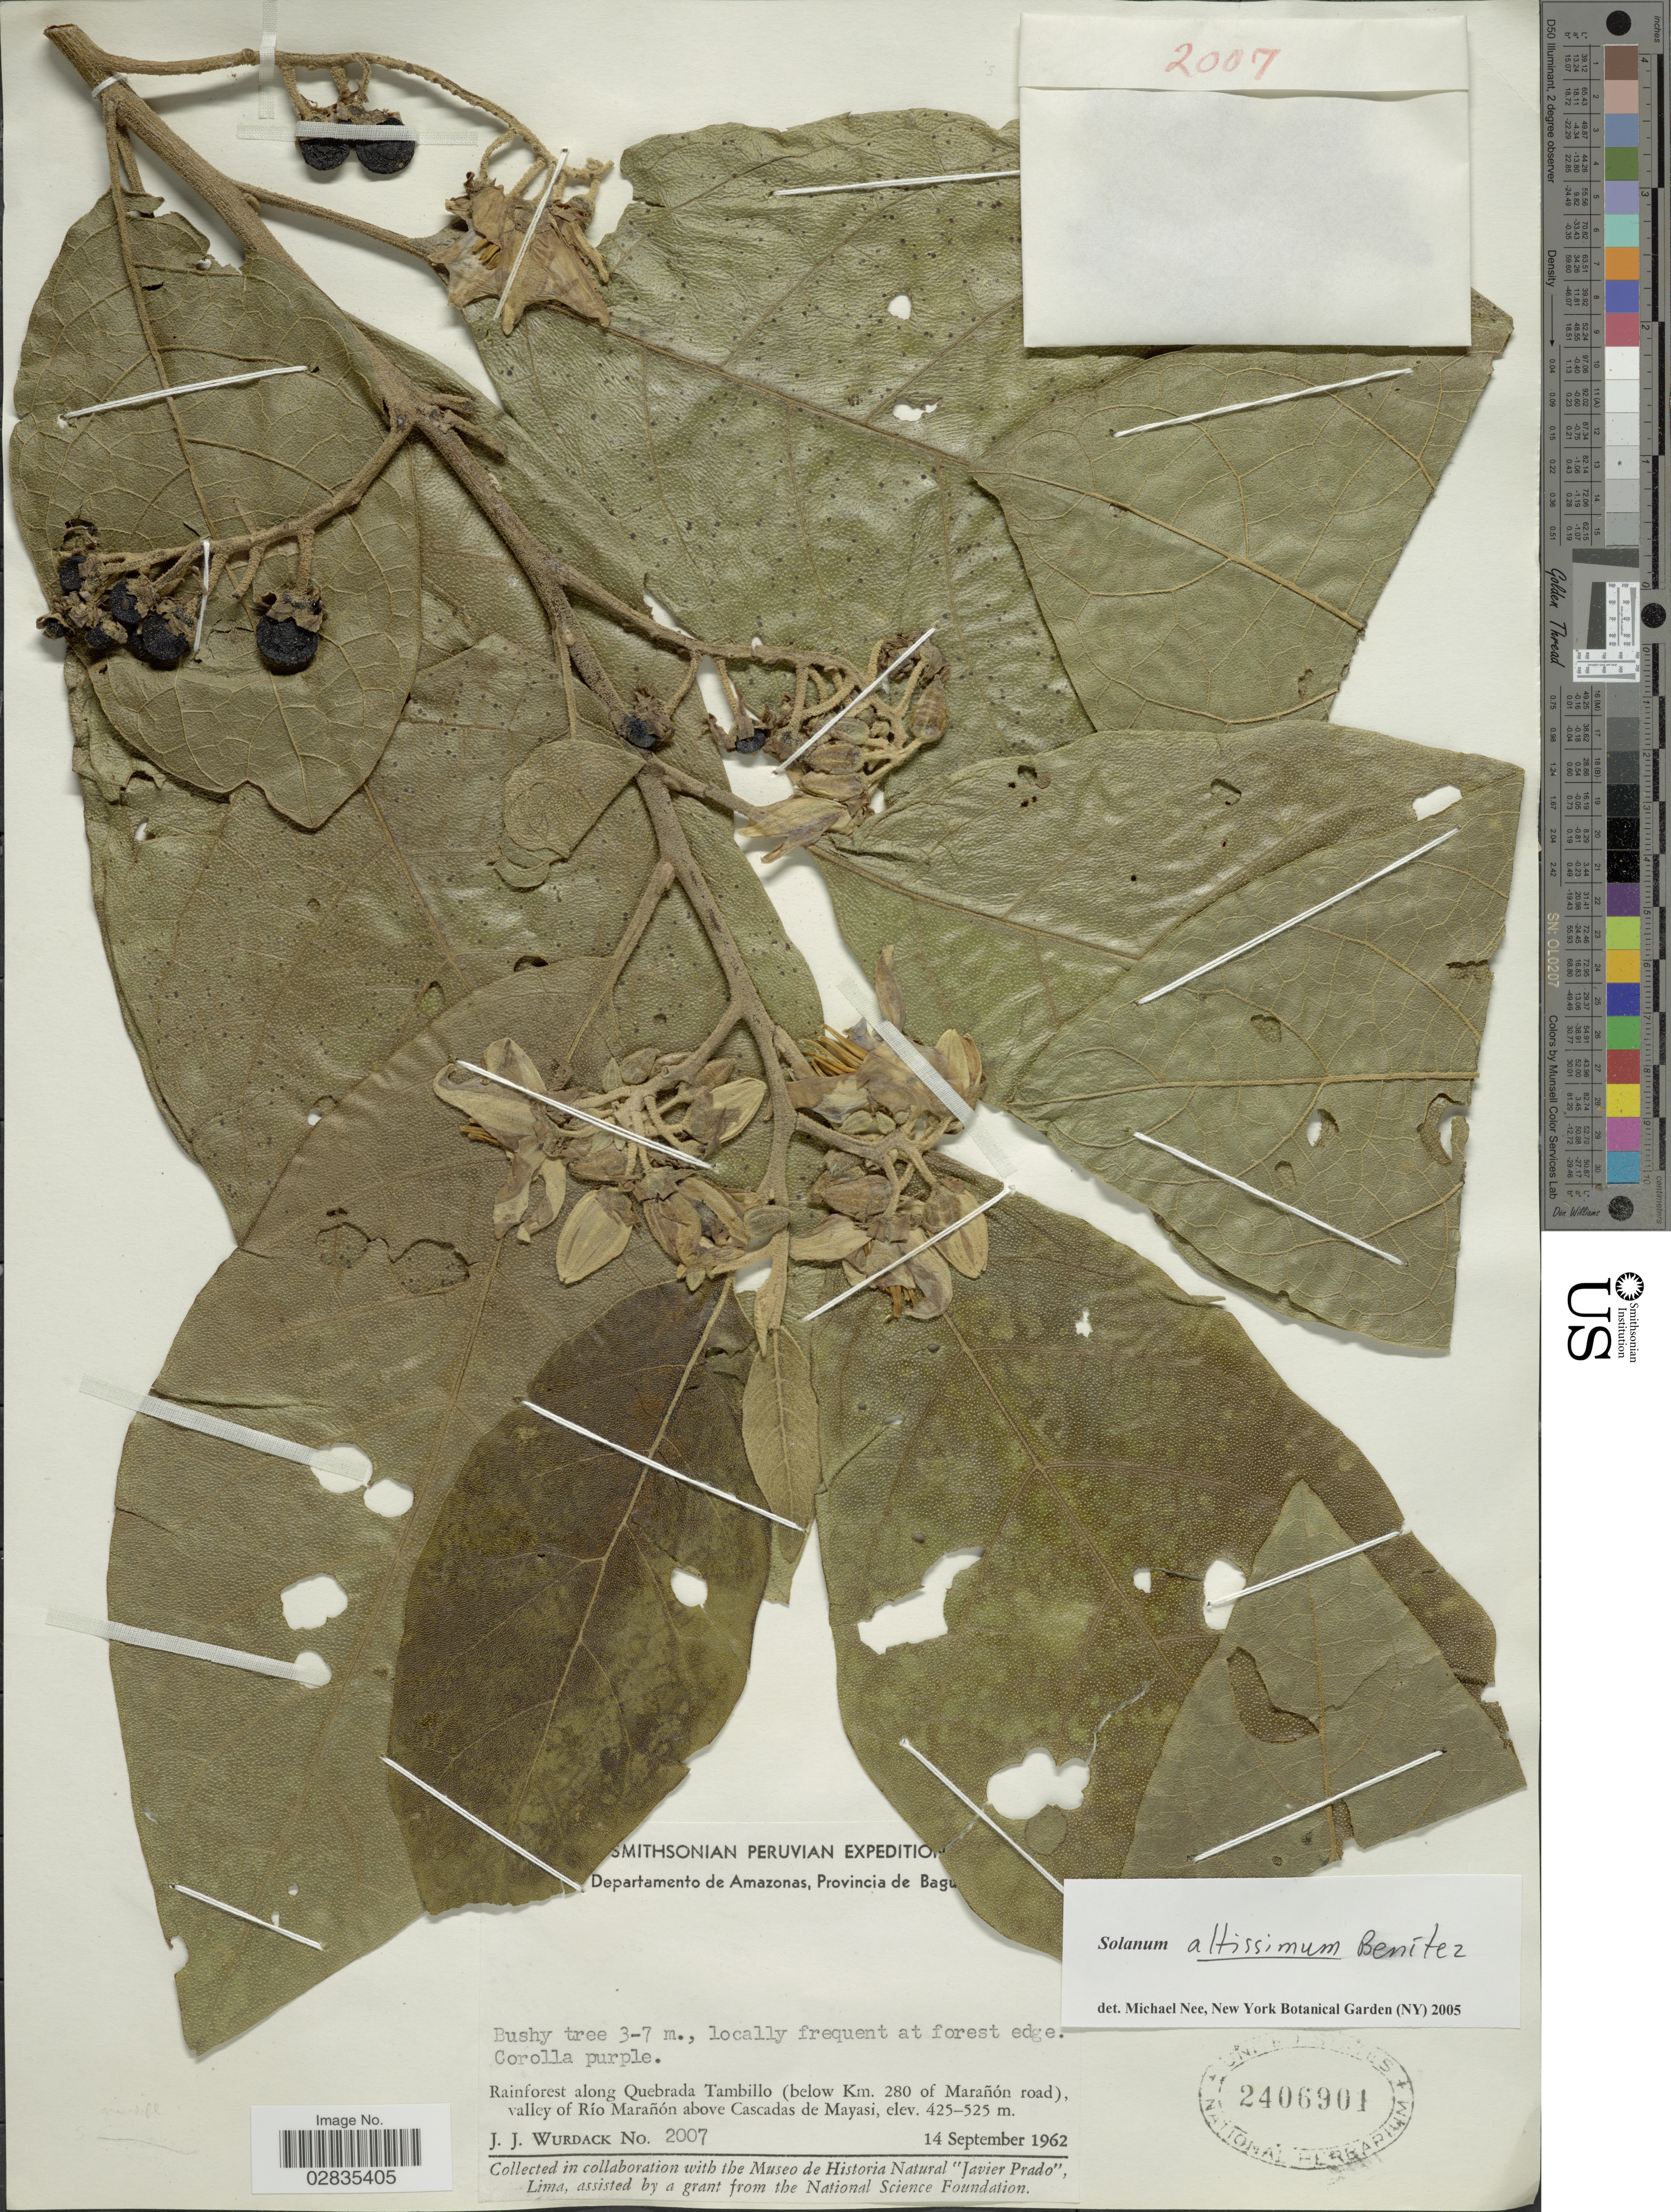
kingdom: Plantae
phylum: Tracheophyta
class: Magnoliopsida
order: Solanales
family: Solanaceae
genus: Solanum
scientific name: Solanum altissimum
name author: Pittier ex Benítez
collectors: J. J. Wurdack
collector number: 2007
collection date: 1962-09-14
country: Peru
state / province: Amazonas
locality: Departamento de Amazonas, Provincia de Bagua. Rainforest along Quebrada Tambillo (below Km. 280 of Marañón road), valley of Río Marañon above Cascadas de Mayasi.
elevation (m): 425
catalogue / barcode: US 2406901